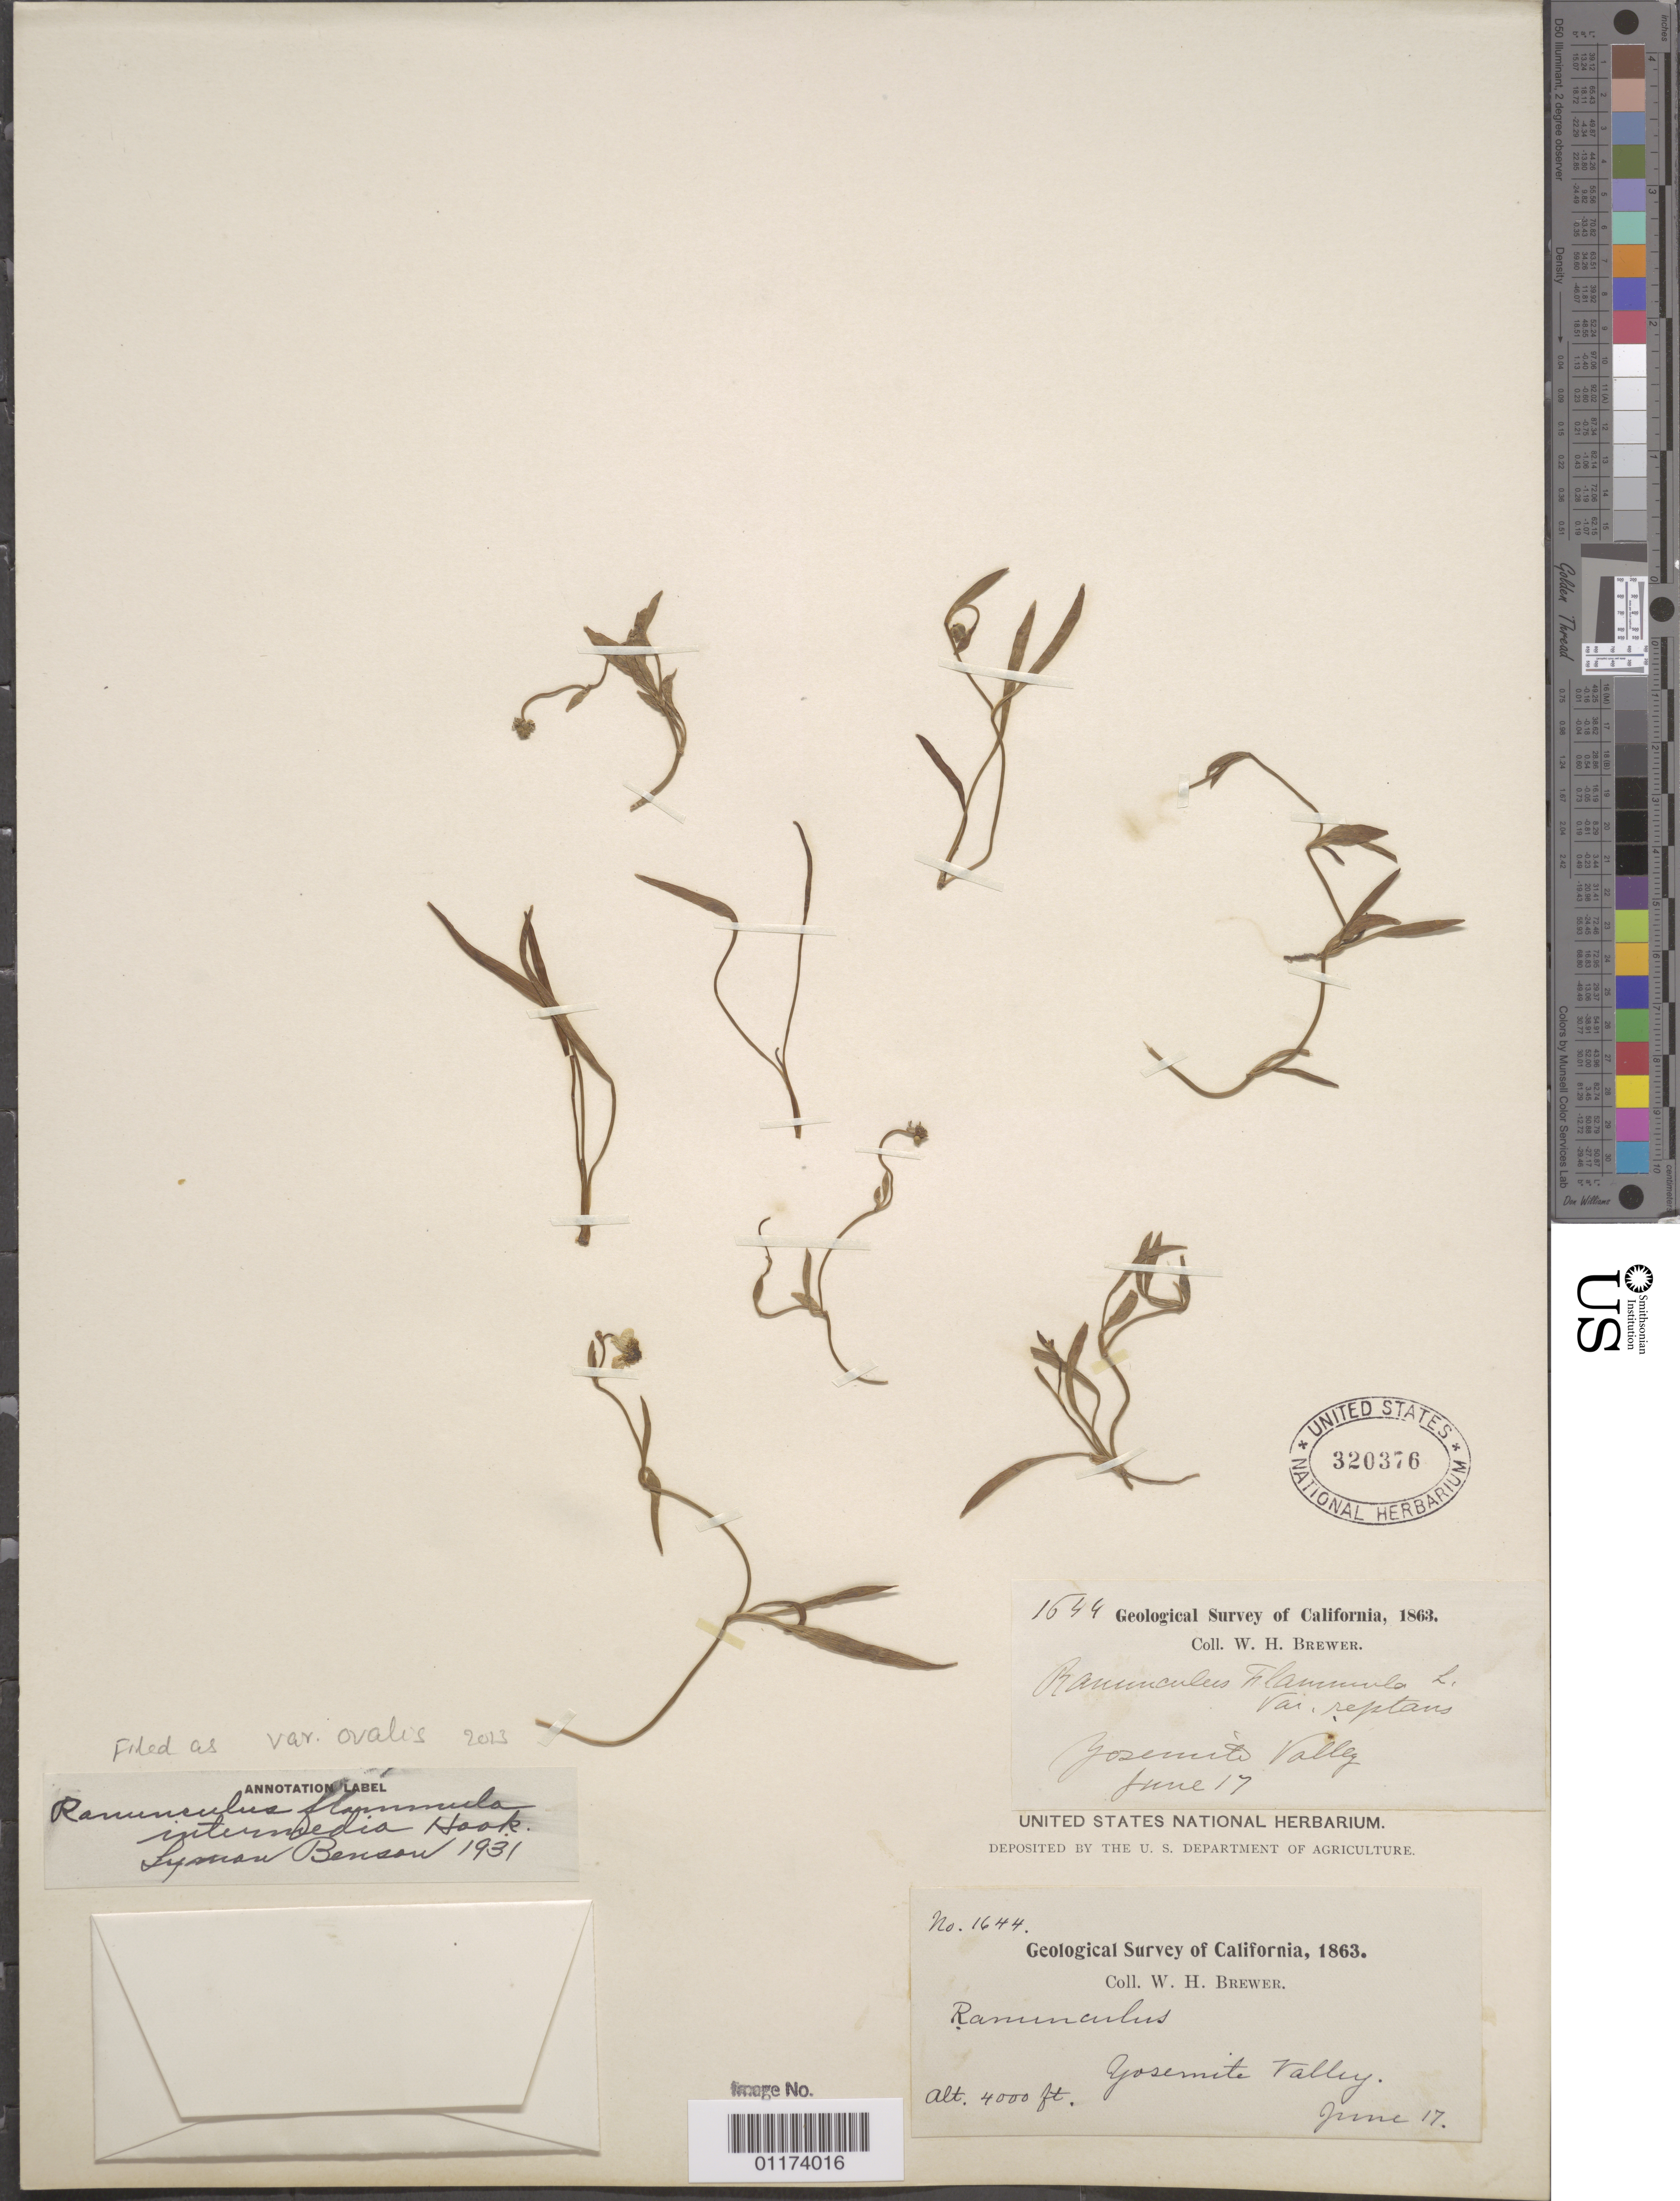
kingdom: Plantae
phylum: Tracheophyta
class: Magnoliopsida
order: Ranunculales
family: Ranunculaceae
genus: Ranunculus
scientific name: Ranunculus flammula var. ovalis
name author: (J.M. Bigelow) L.D. Benson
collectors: W. H. Brewer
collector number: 1644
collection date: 1863-06-17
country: United States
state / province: California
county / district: Mariposa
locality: Yosemite Valley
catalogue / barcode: US 320376